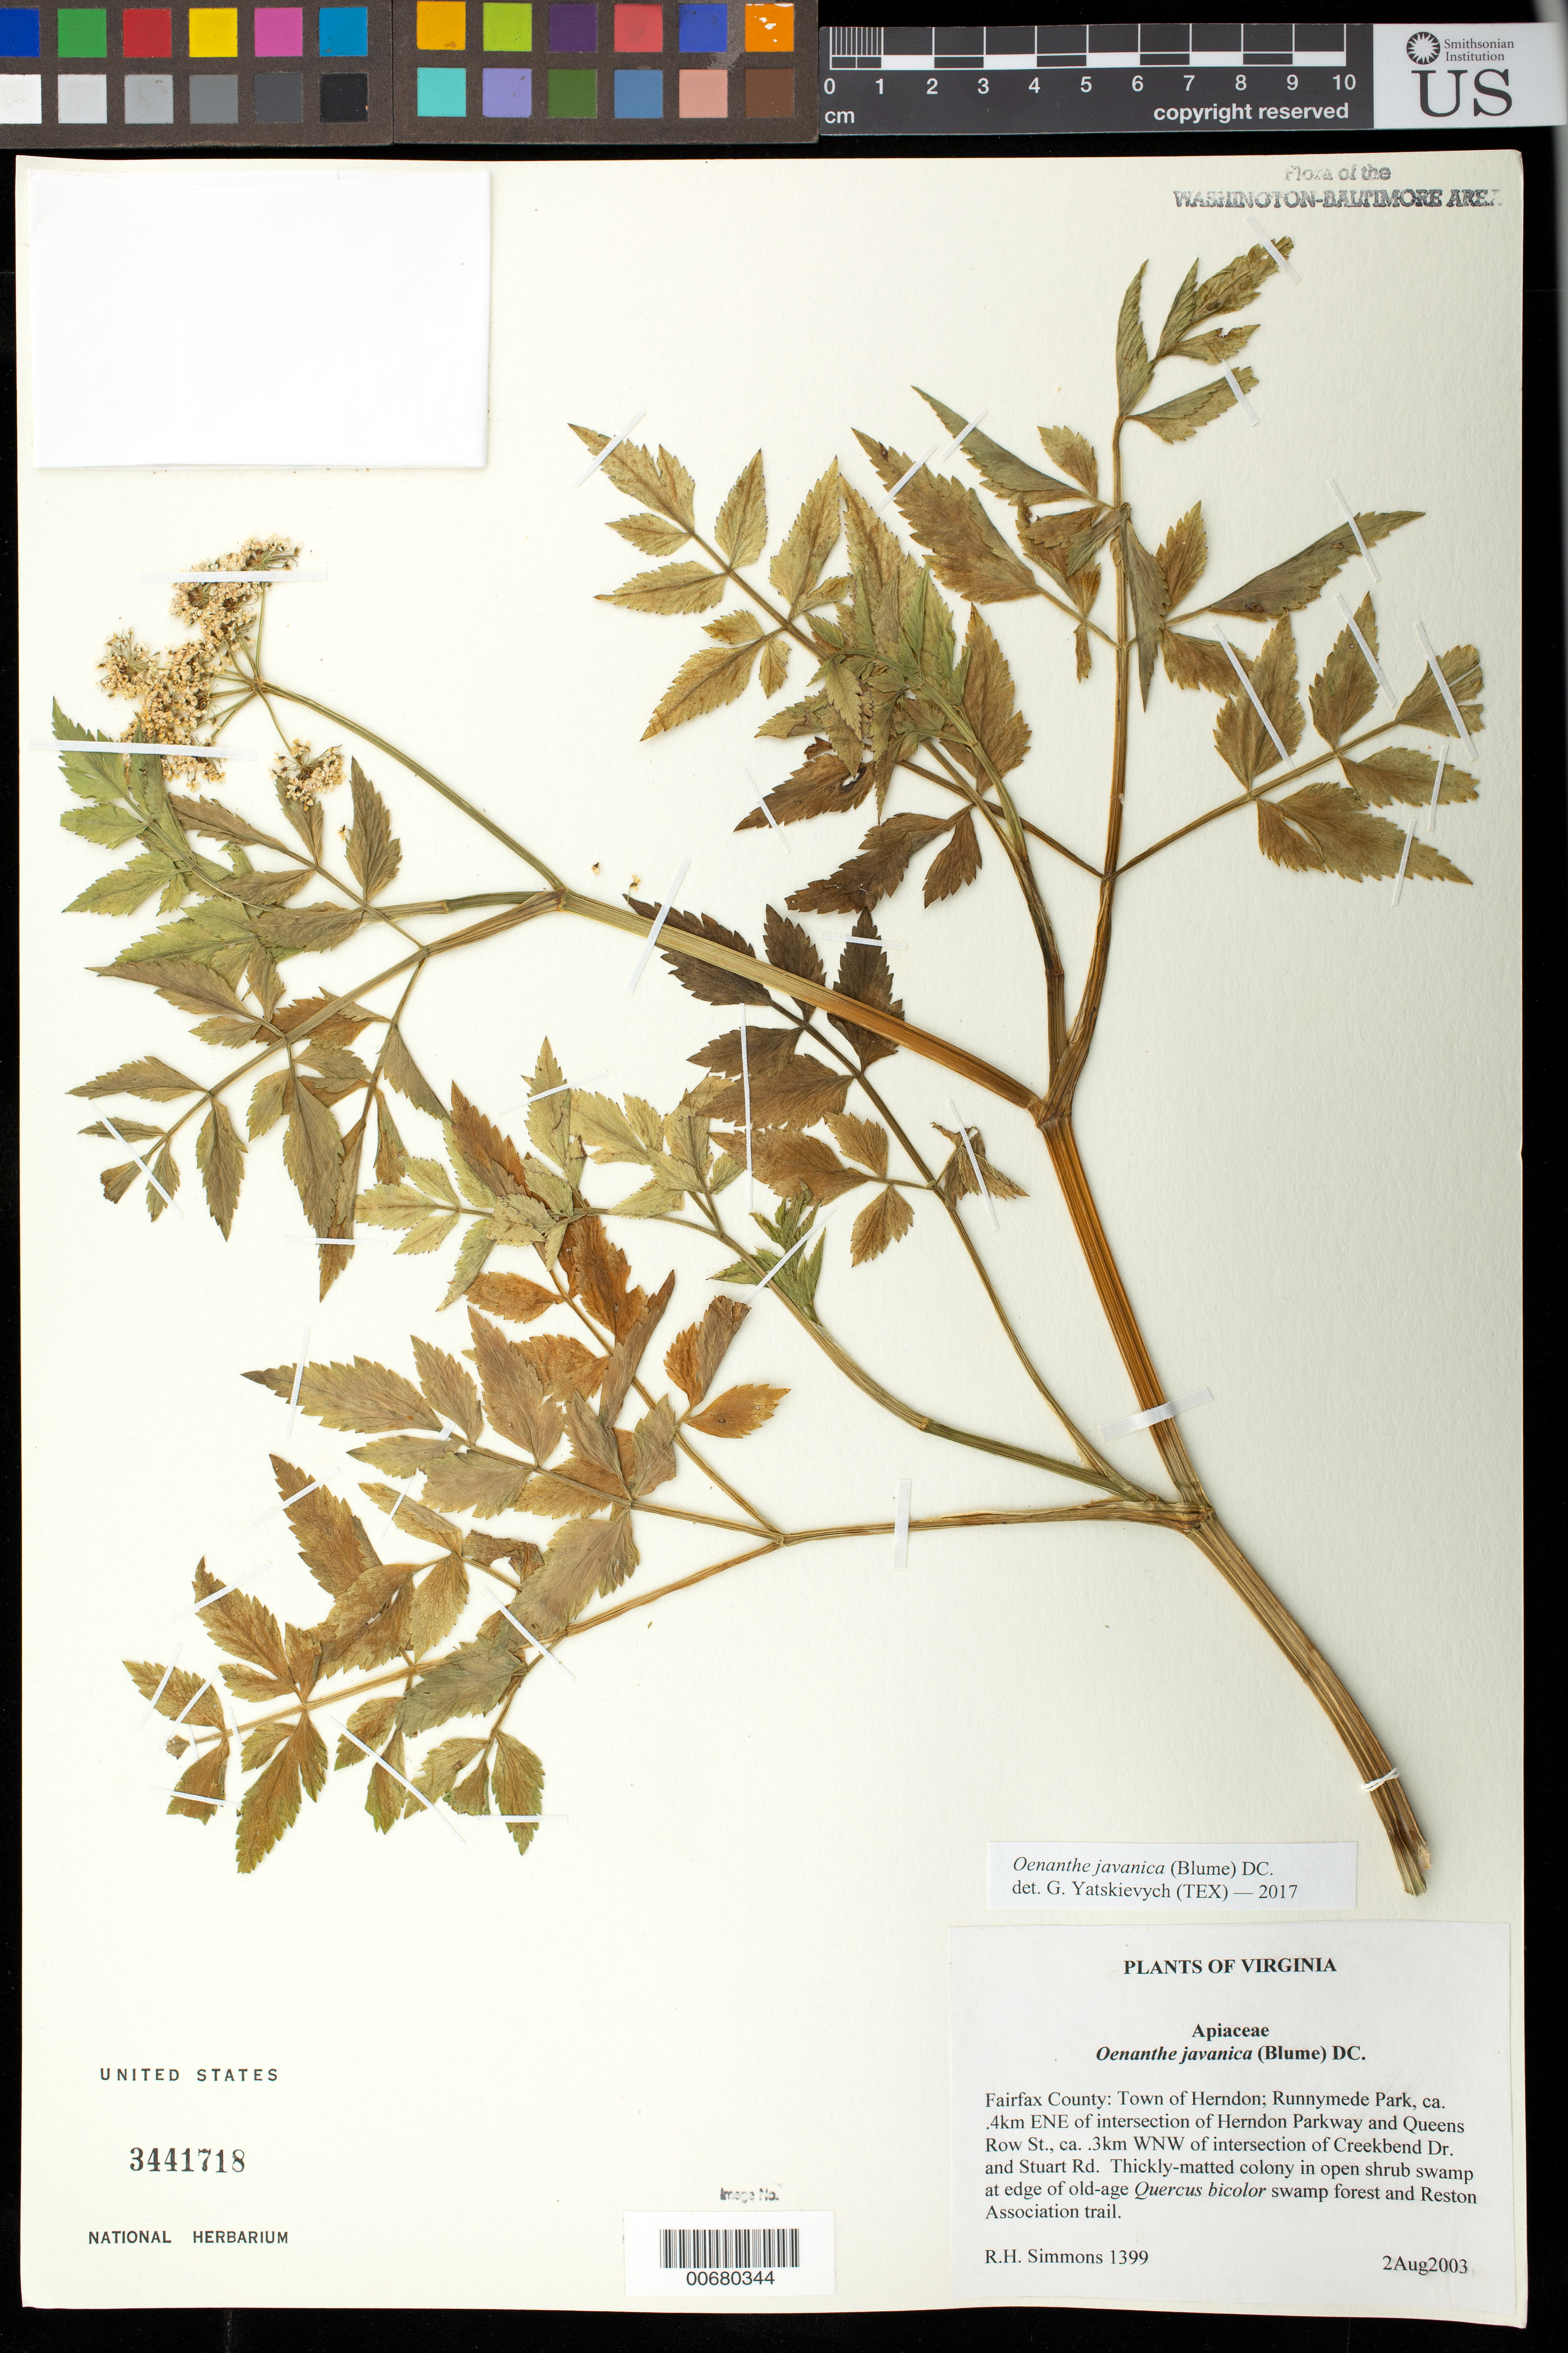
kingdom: Plantae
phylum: Tracheophyta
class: Magnoliopsida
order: Apiales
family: Apiaceae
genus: Oenanthe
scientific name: Oenanthe javanica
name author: (Blume) DC.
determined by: Yatskievych, G. A.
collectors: R. H. Simmons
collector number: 1399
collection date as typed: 2 Aug 2003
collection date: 2003-08-02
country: United States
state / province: Virginia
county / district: Fairfax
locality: Runnymede Park, ca. .4km ENE of intersection of Herndon Parkway and Queens Row St., ca. 3 km WNW of intersection of Creekbend Dr. and Stuart Rd.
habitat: Open shrub swamp at edge of old-age Quercus bicolor swamp forest and Reston Association trail.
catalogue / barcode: US 3441718